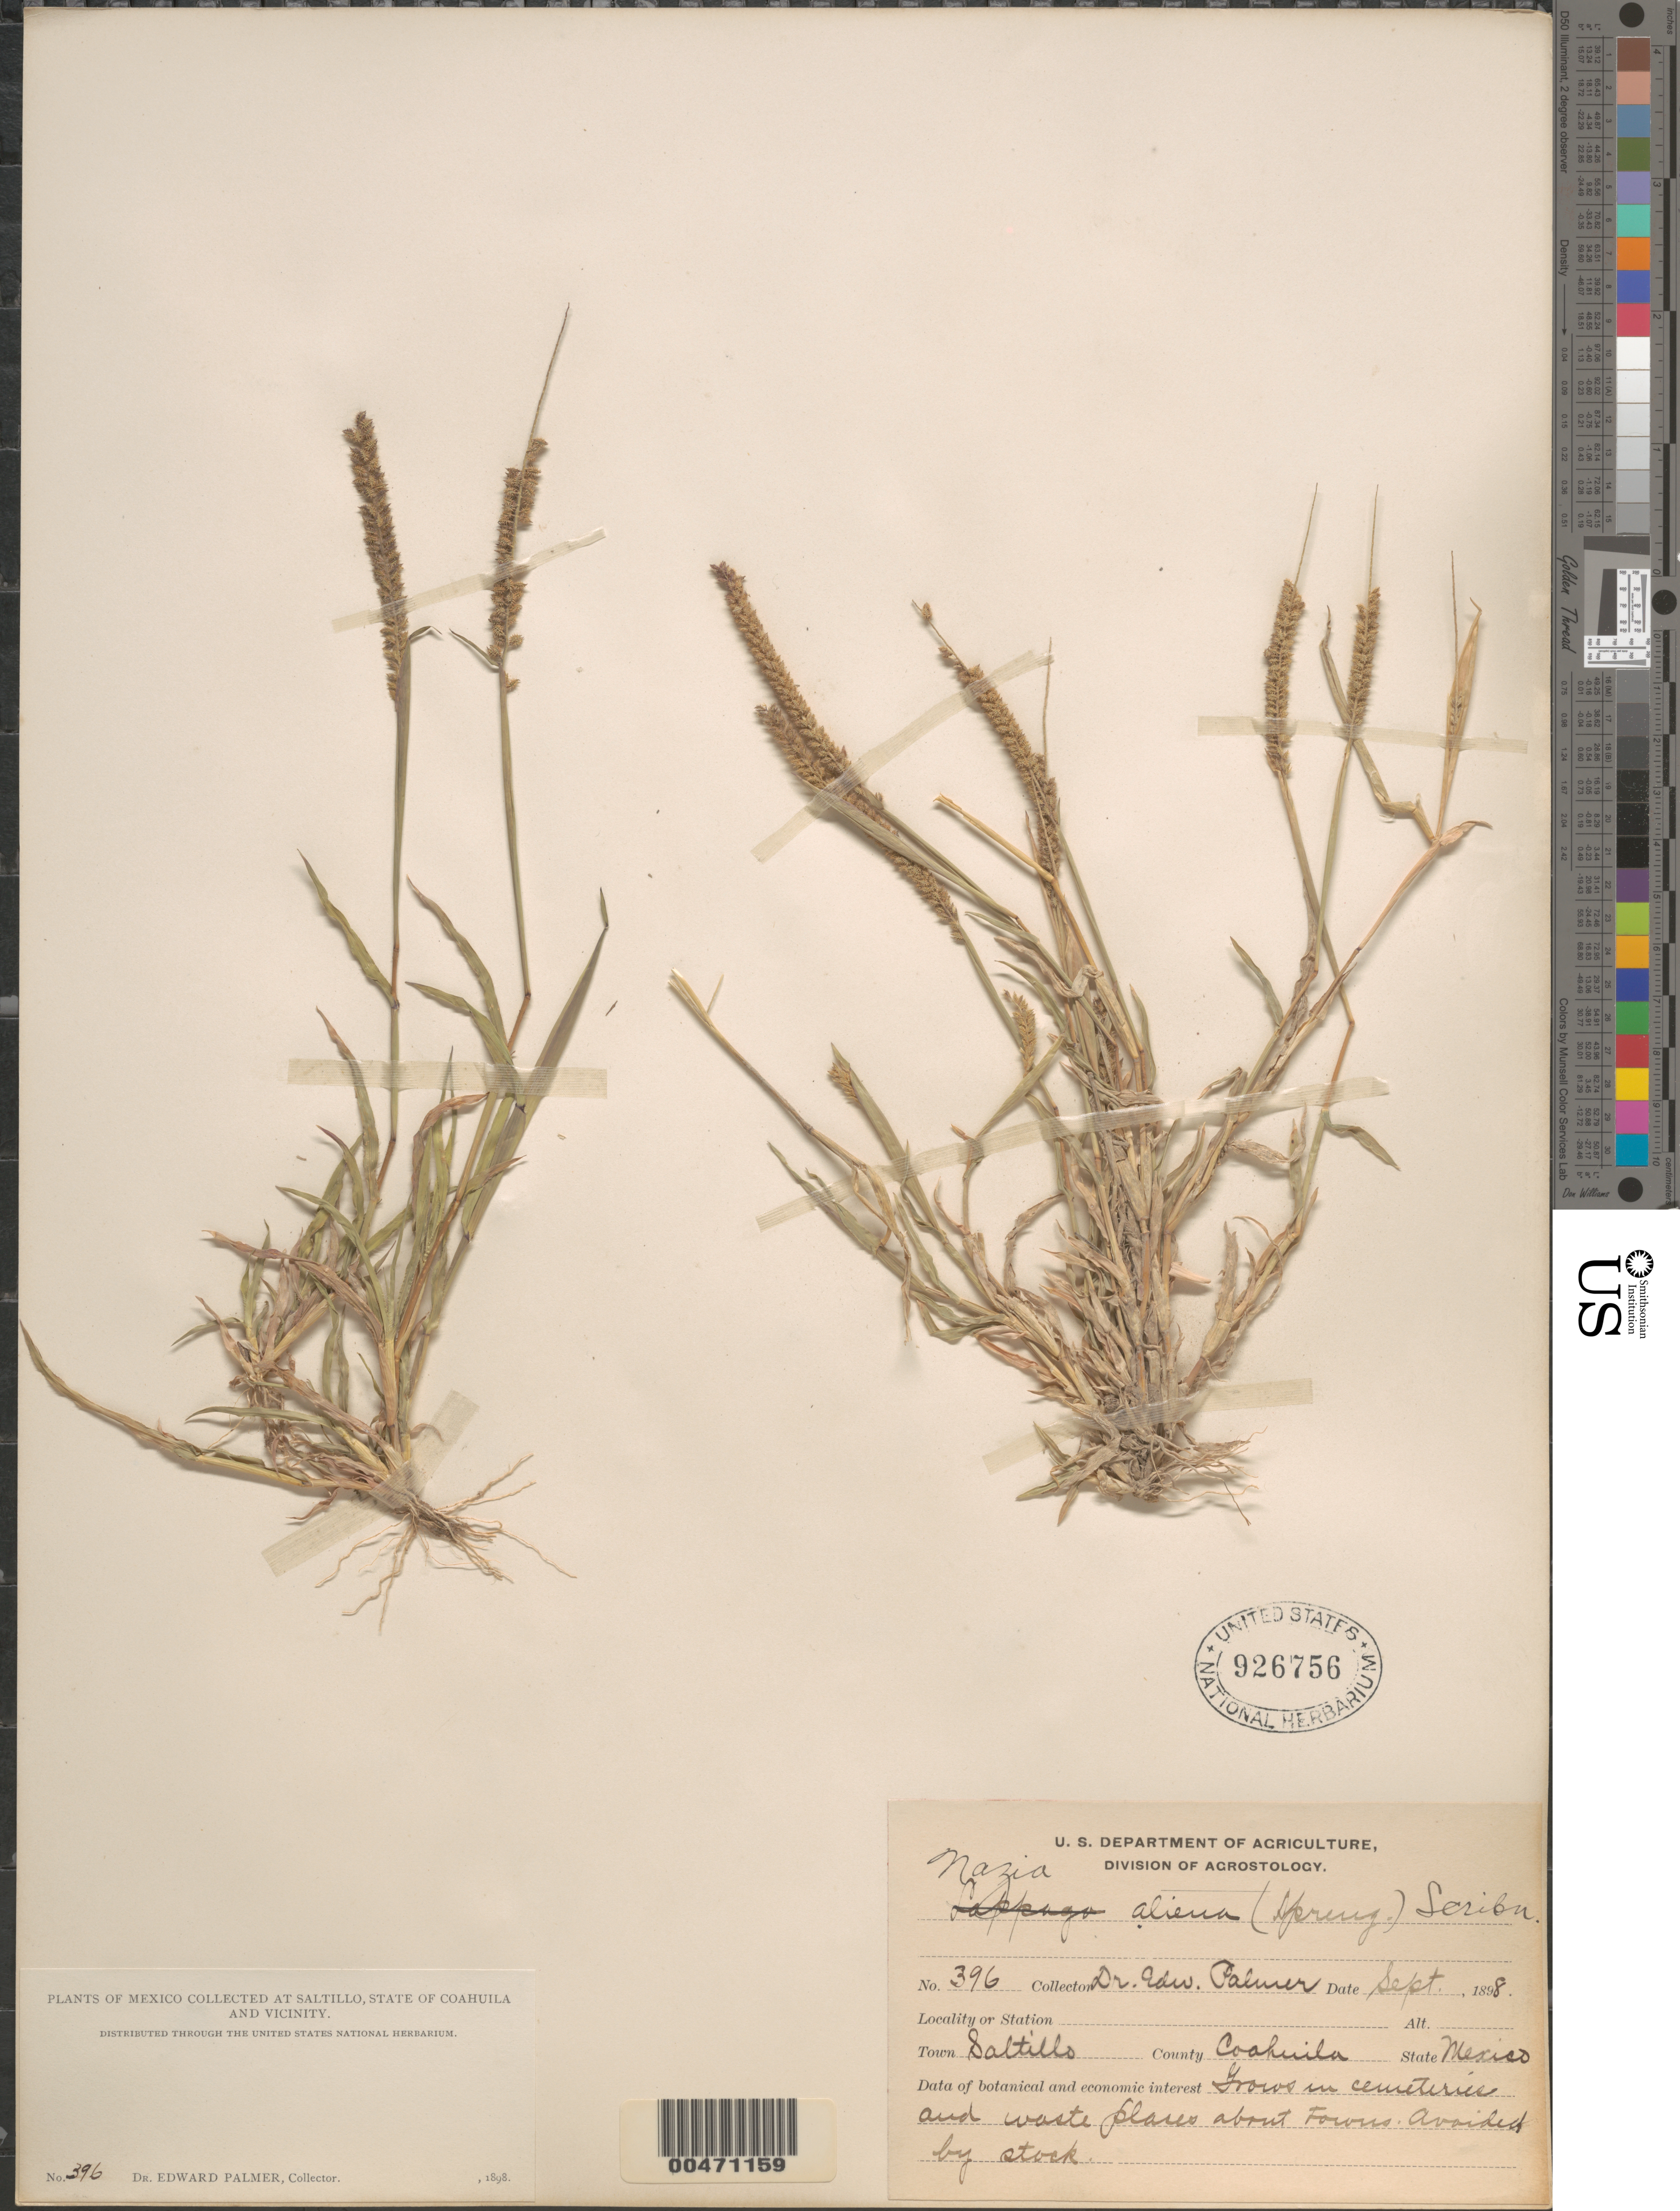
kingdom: Plantae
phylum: Tracheophyta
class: Liliopsida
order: Poales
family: Poaceae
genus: Tragus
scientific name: Tragus berteronianus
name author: Schult.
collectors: E. Palmer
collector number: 396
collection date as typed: Sep 1898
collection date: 1898-09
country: Mexico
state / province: Coahuila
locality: Saltillo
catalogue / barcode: US 926756